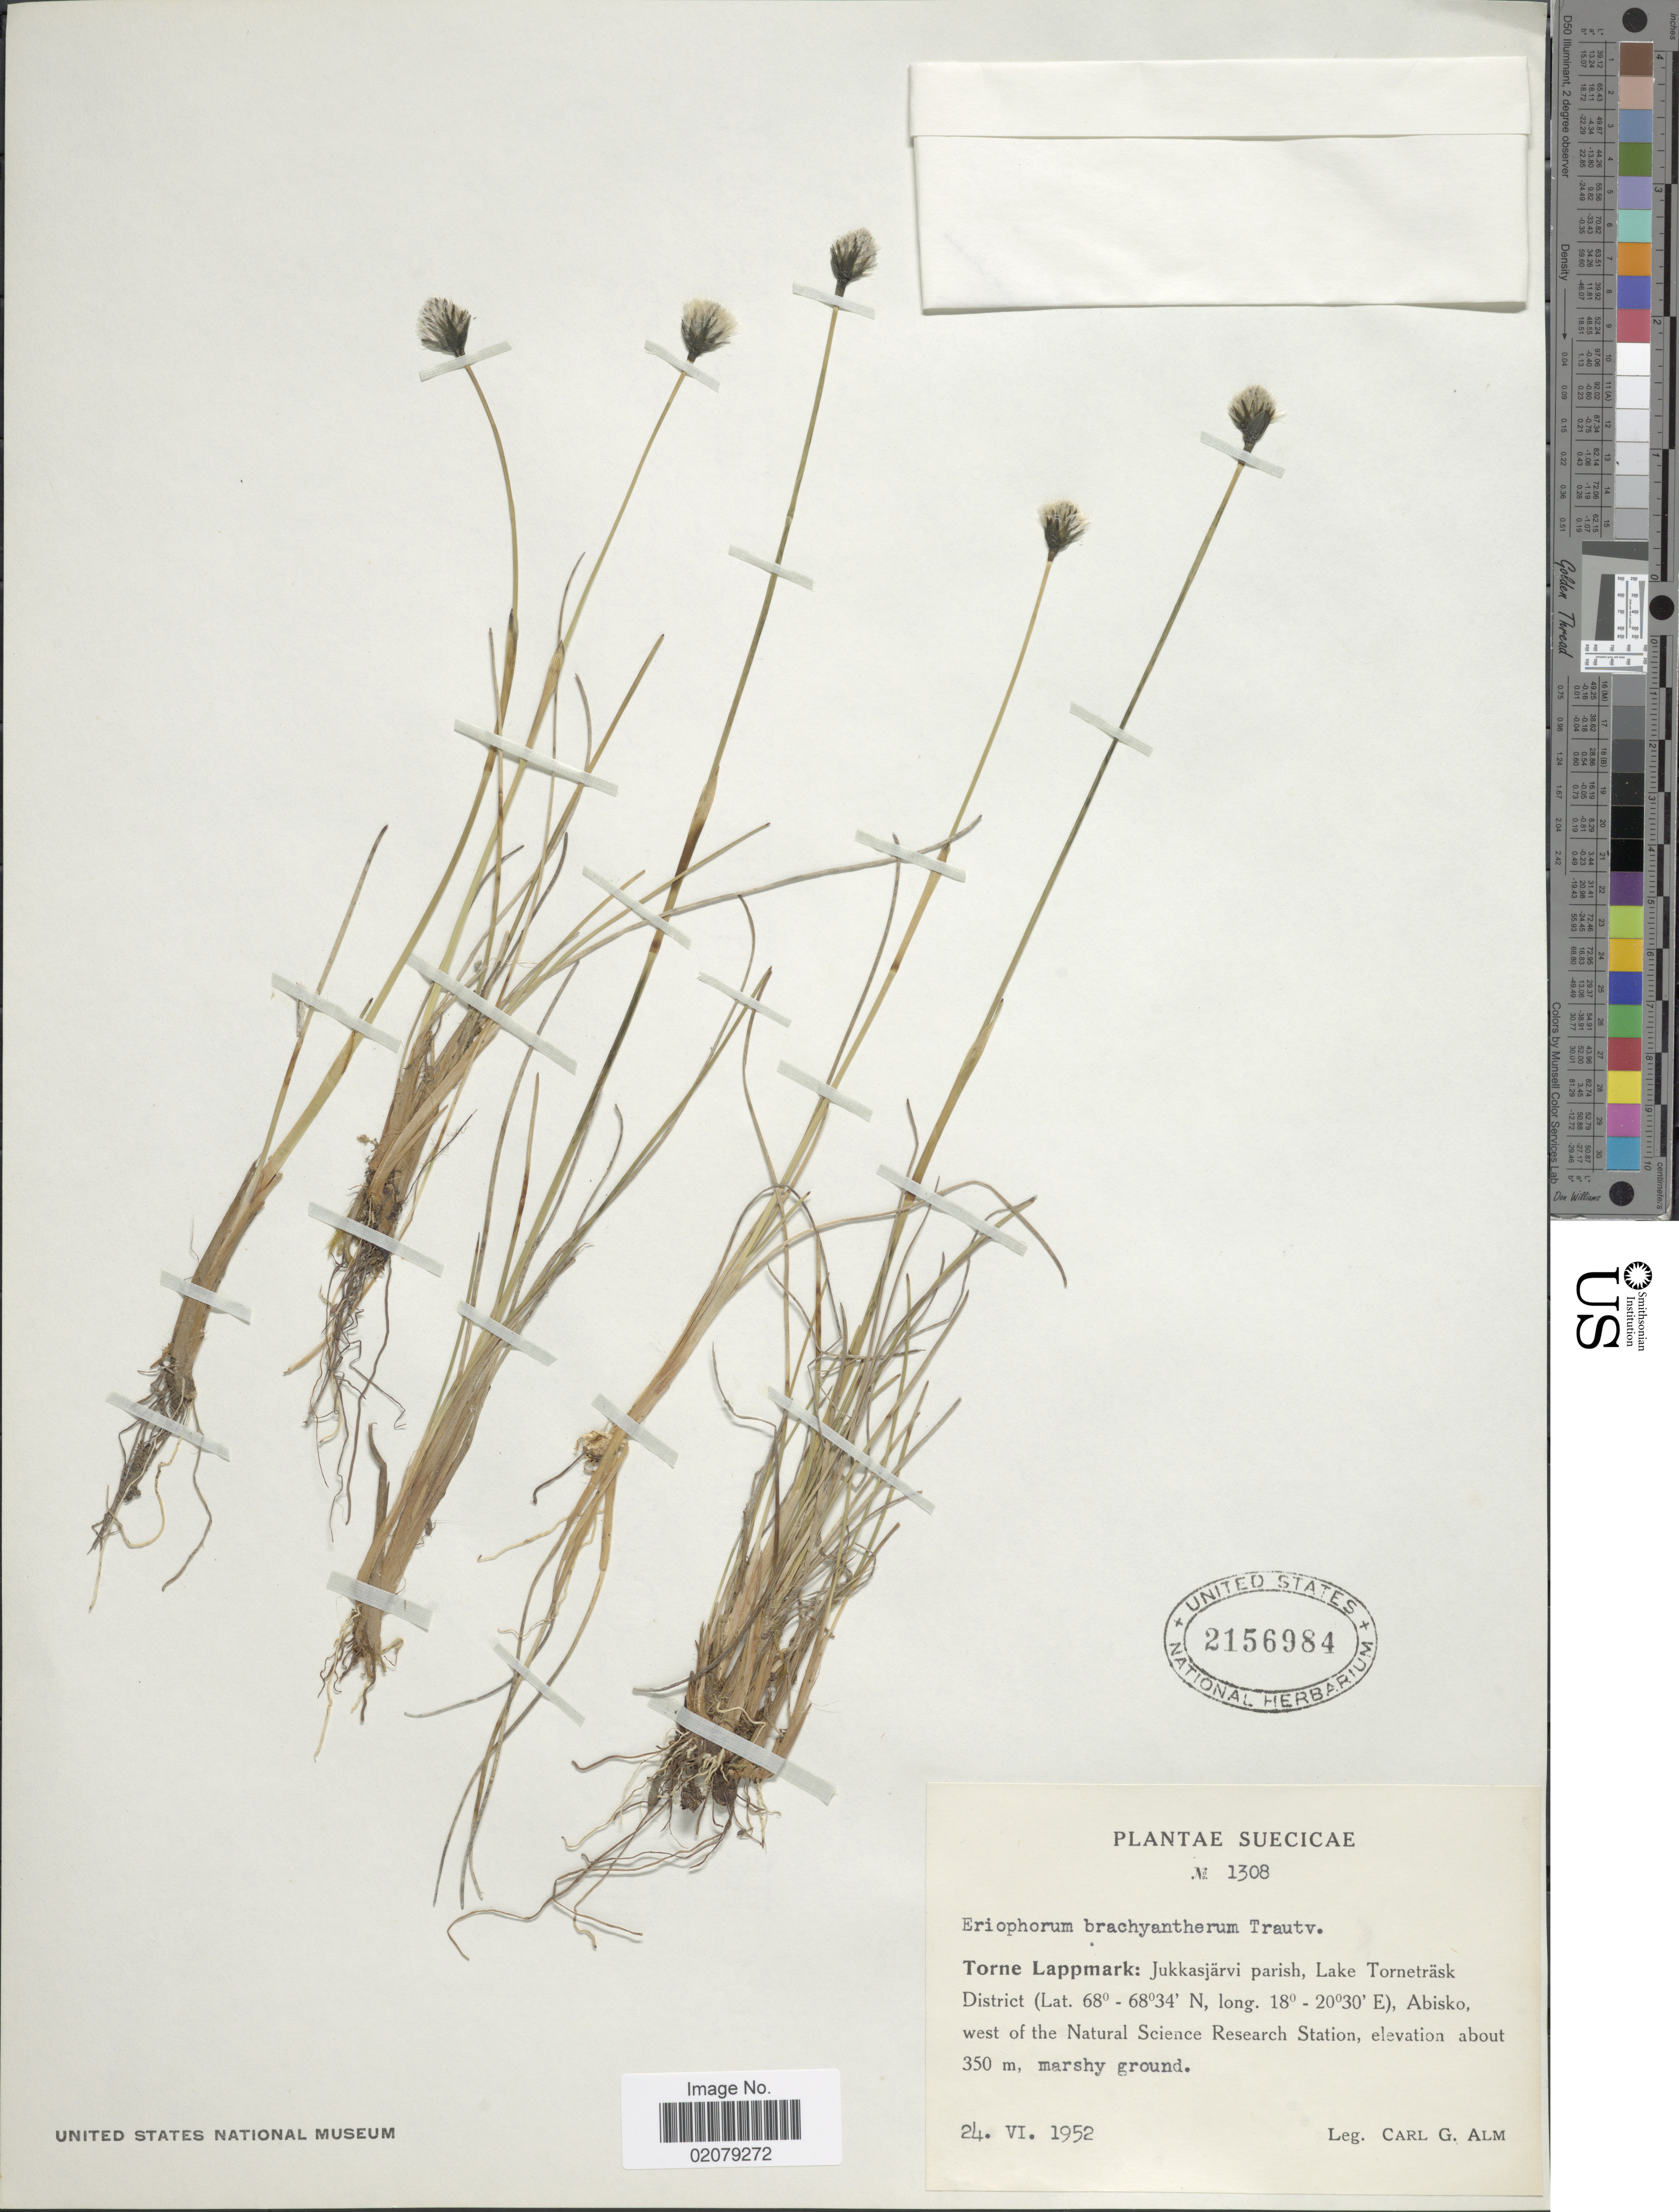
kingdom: Plantae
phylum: Tracheophyta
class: Liliopsida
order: Poales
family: Cyperaceae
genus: Eriophorum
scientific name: Eriophorum brachyantherum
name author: Trautv. & C.A. Mey.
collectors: C. G. Alm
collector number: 1308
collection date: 1952-06-24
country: Sweden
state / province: Norrbotten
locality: Suecicae, Torne Lappmark, Jukkasjarvi parish, Lake Tornetrask District, Abisko, west of the Natural Science Research Station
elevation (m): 350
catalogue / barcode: US 2156984